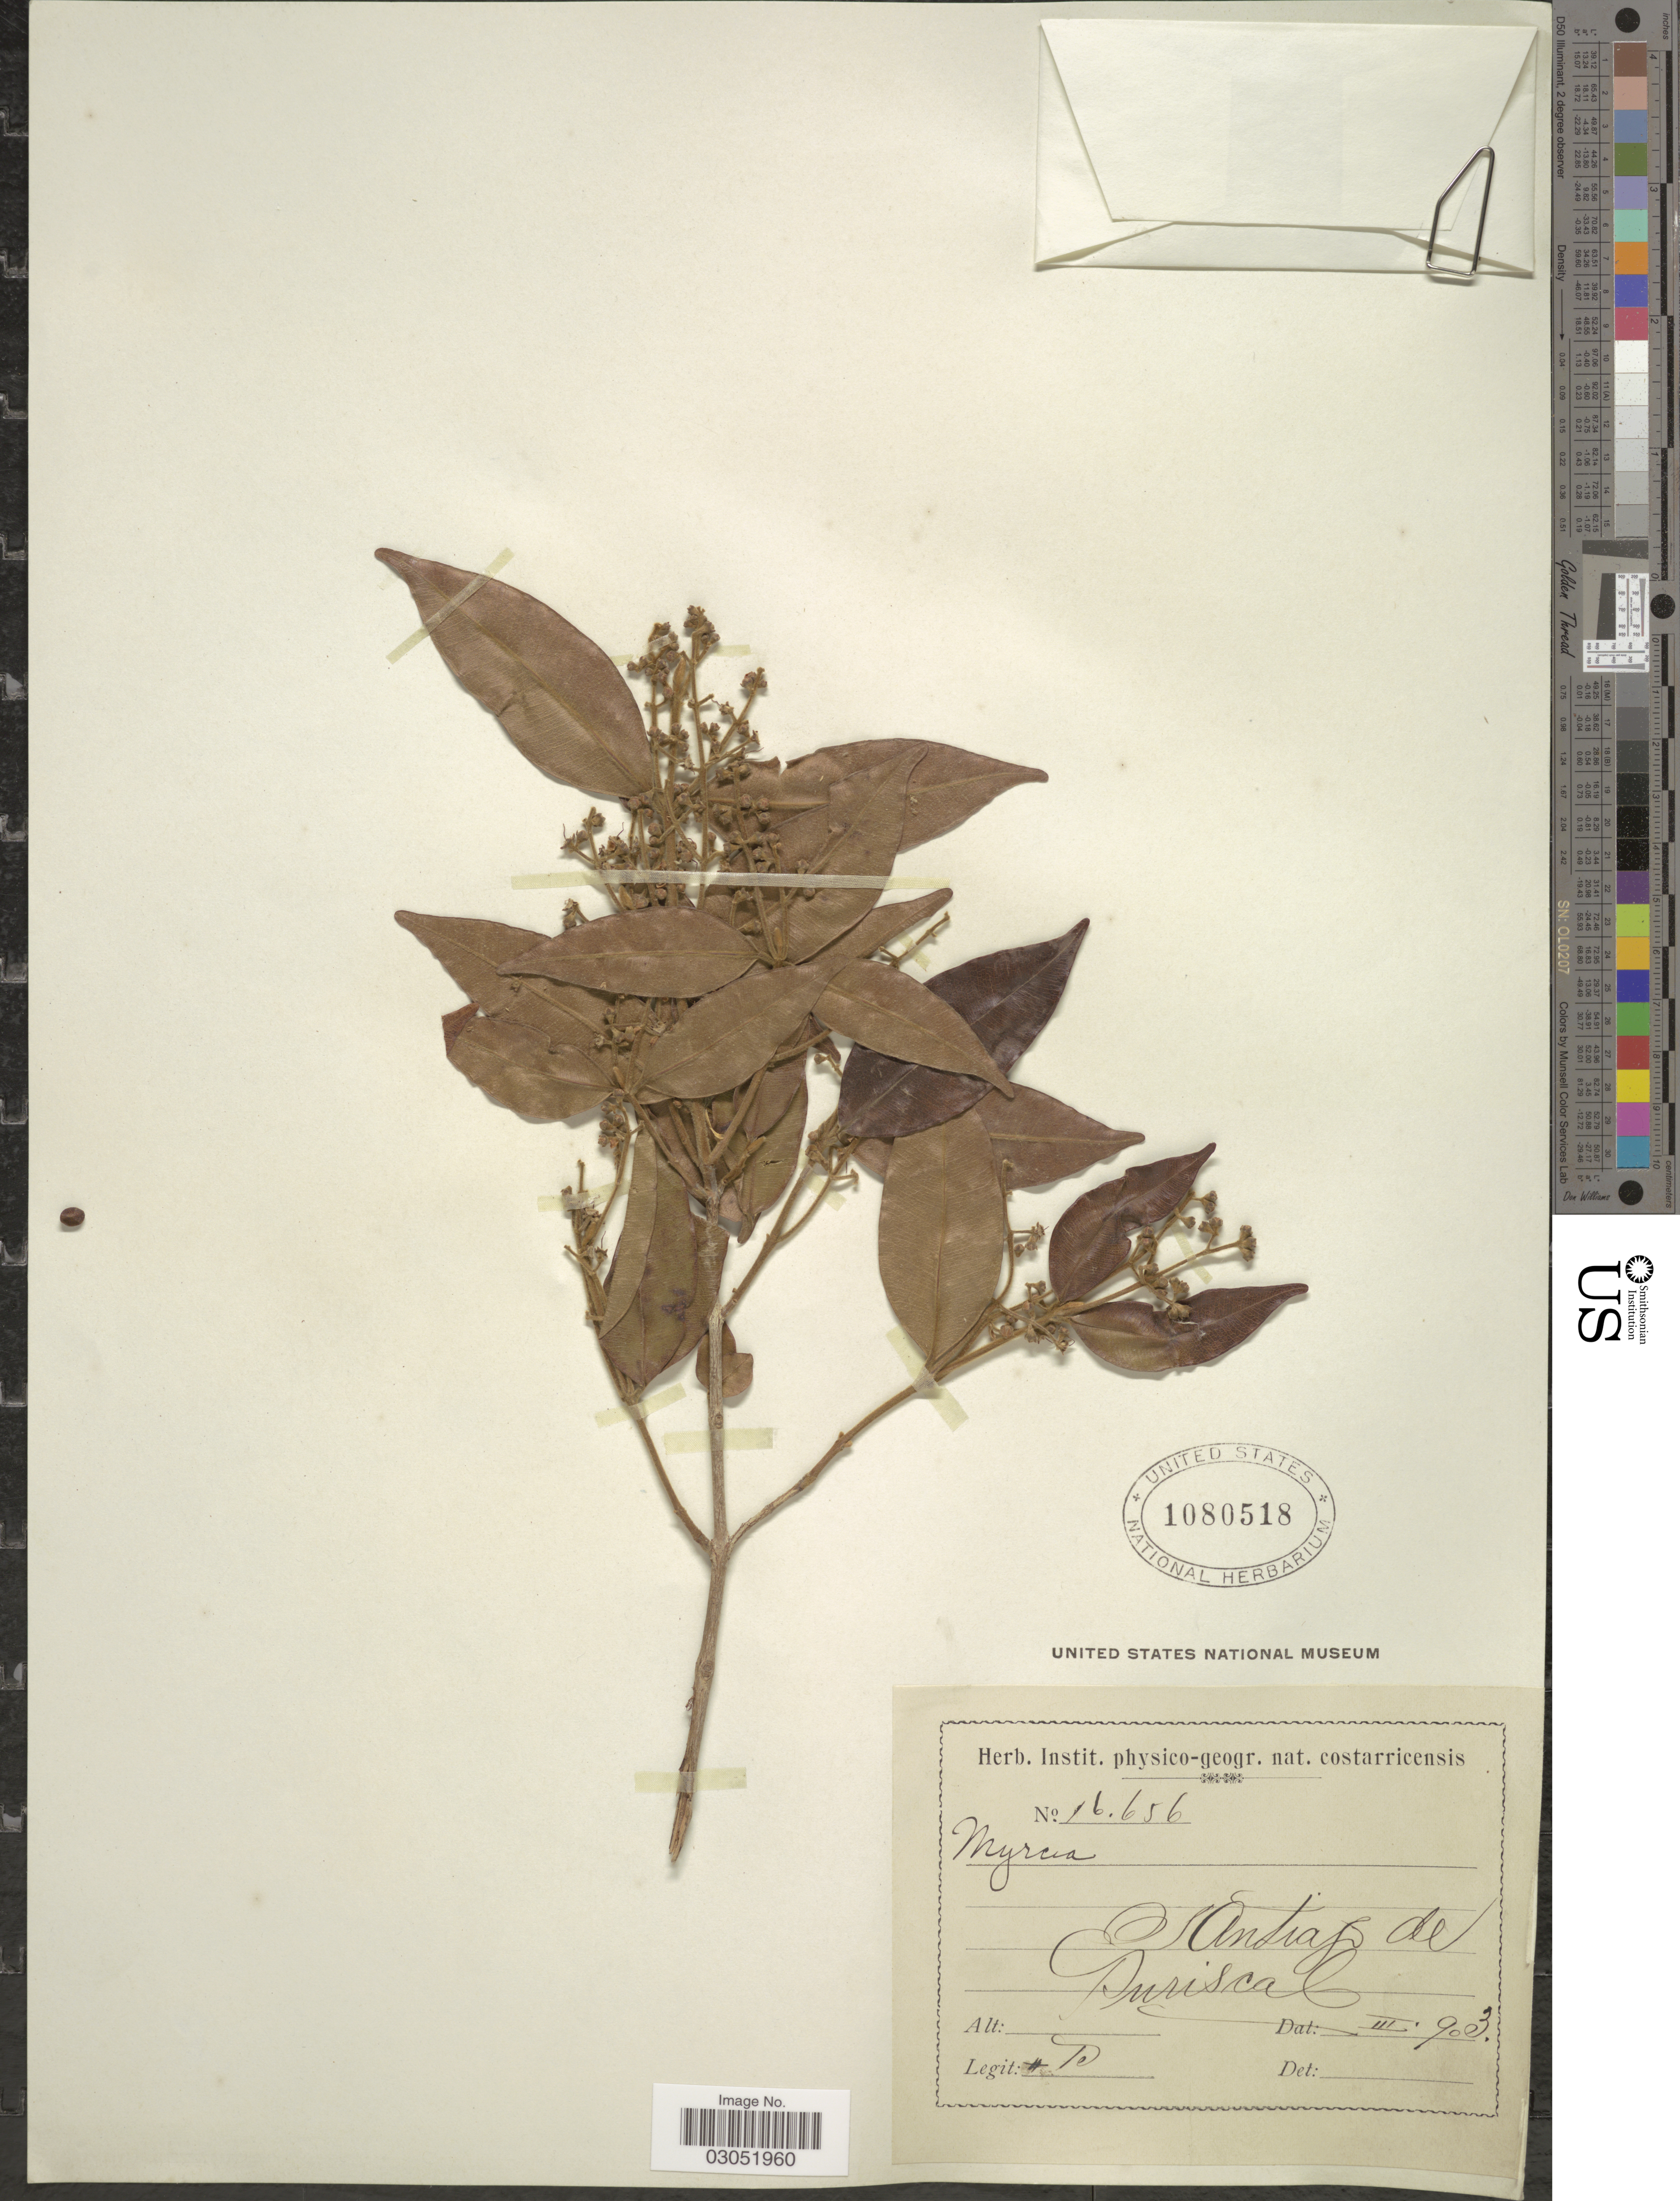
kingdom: Plantae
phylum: Tracheophyta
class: Magnoliopsida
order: Myrtales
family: Myrtaceae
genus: Myrcia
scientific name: Myrcia splendens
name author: (Sw.) DC.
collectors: H. P.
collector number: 16656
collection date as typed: Transcribed d/m/y: /2/93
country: Costa Rica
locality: E. Antuaz de Puriscal.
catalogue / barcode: US 1080518